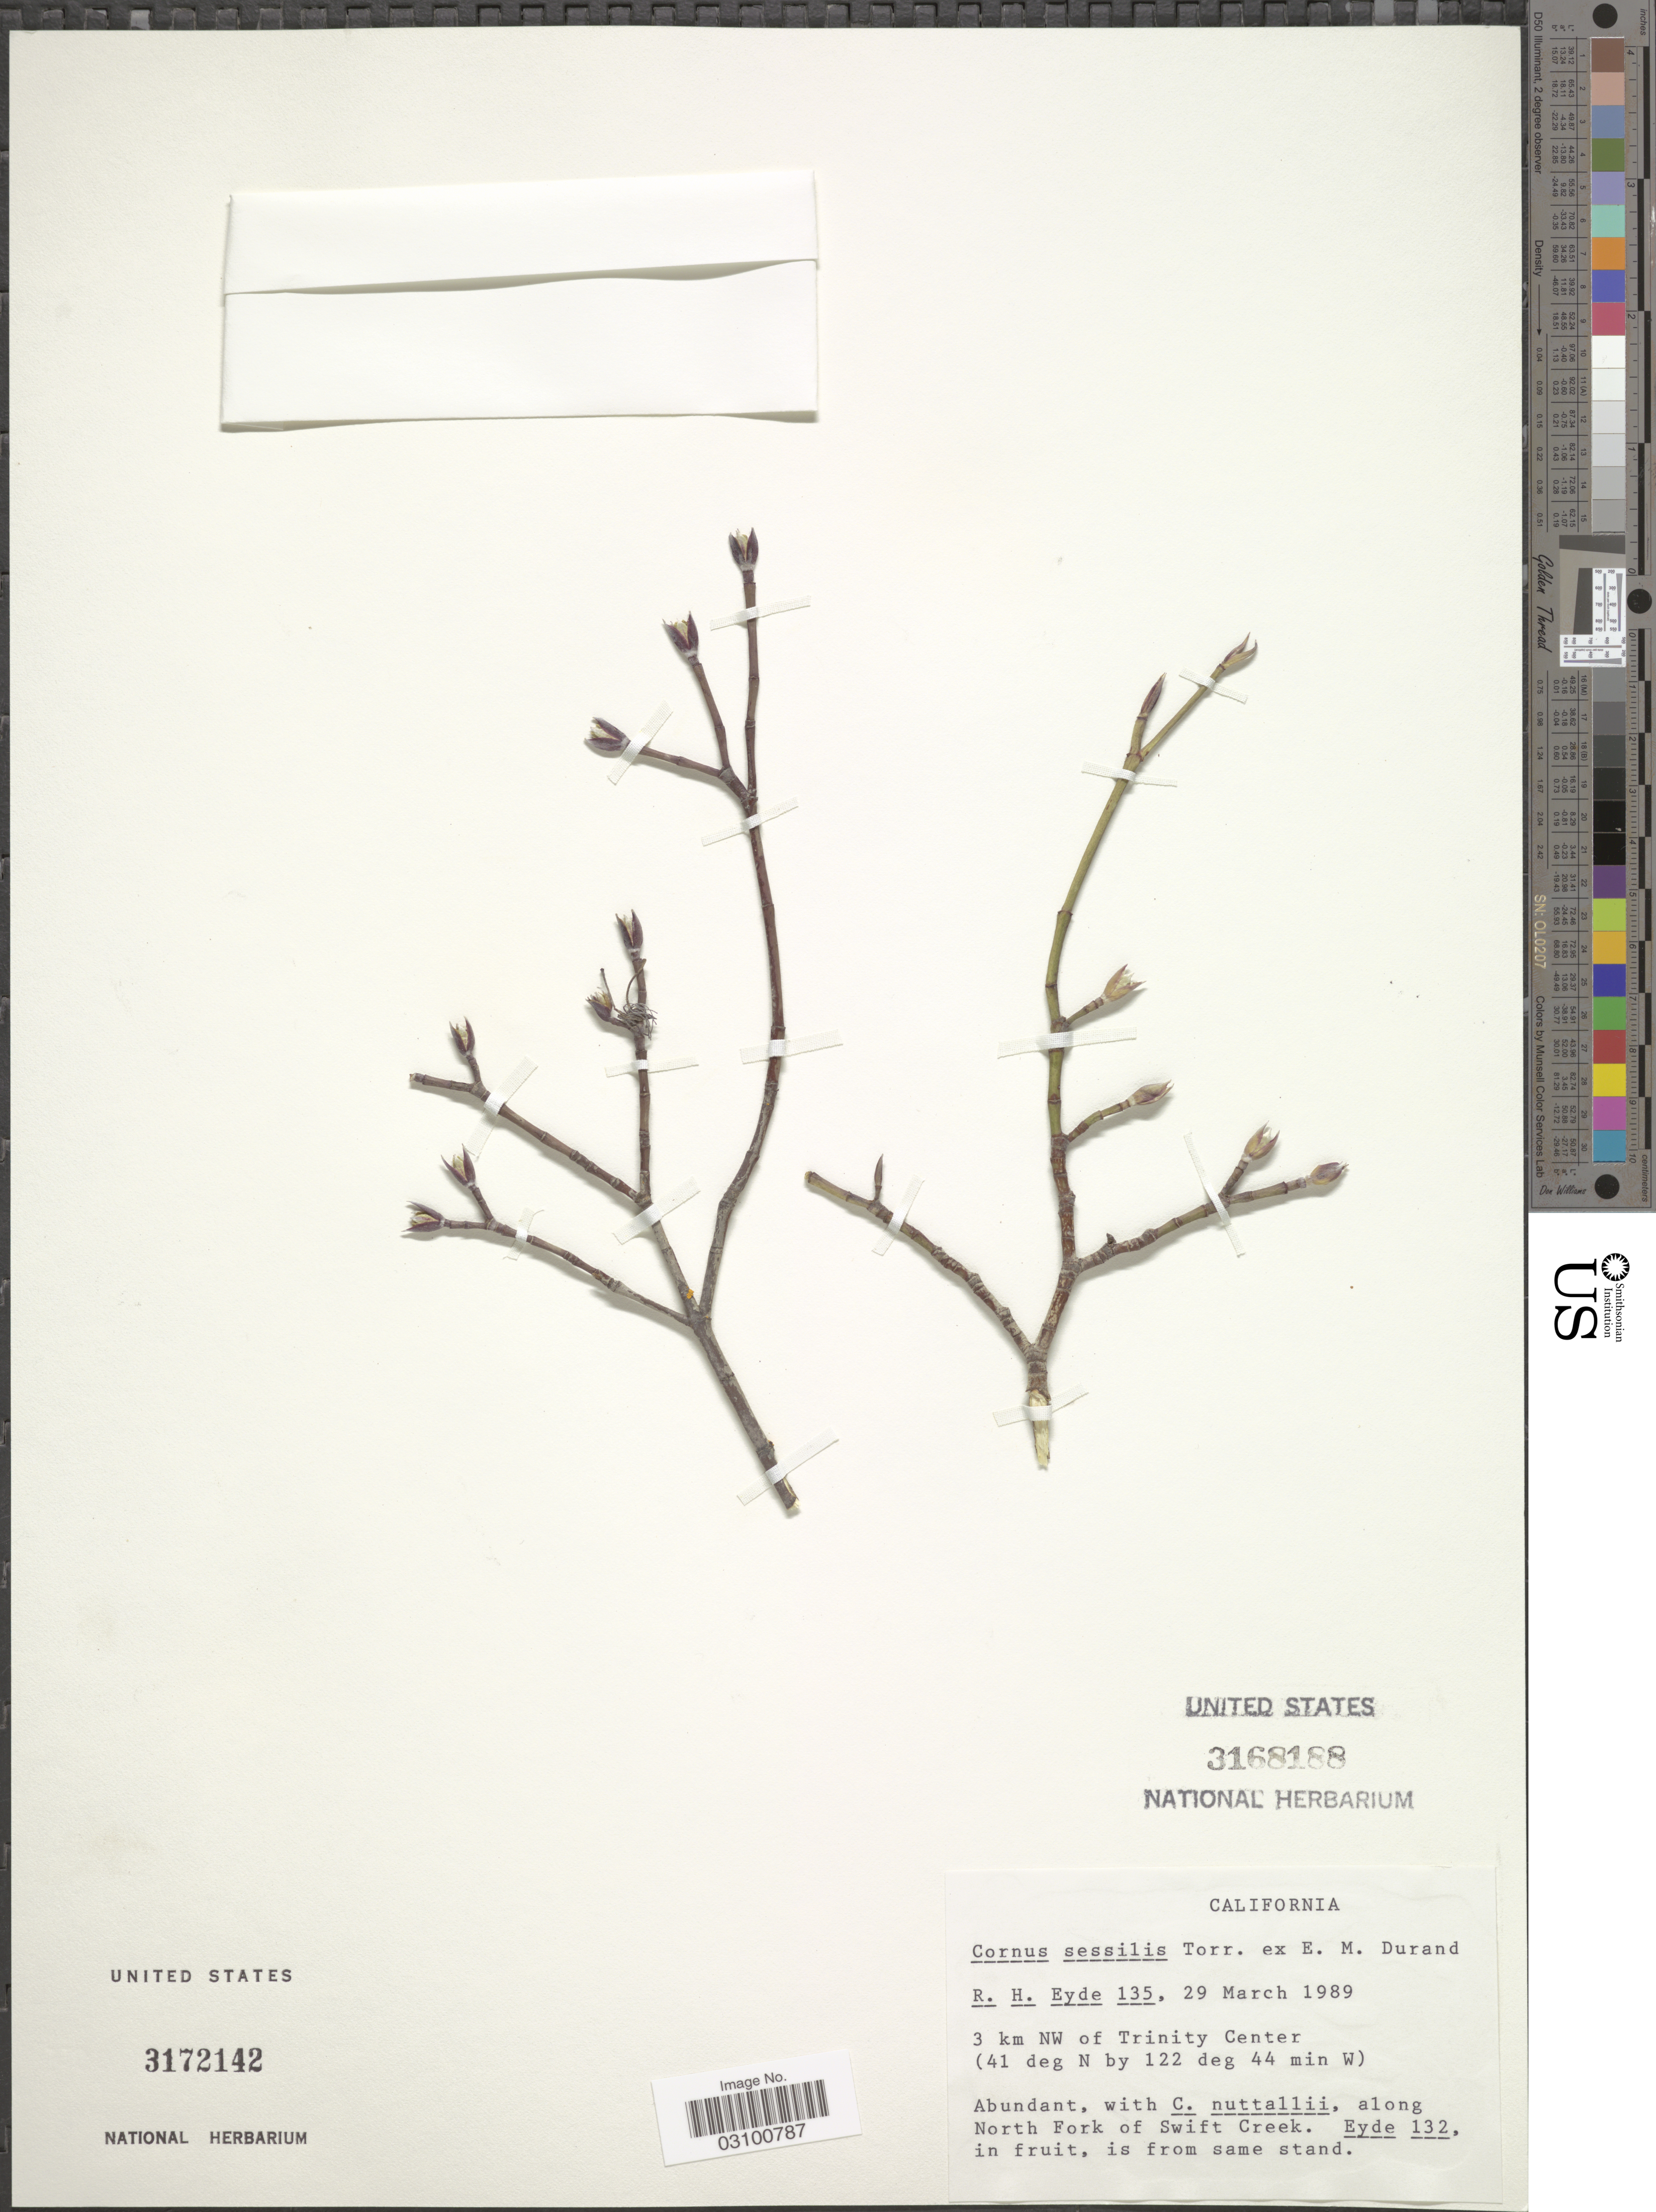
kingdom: Plantae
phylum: Tracheophyta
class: Magnoliopsida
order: Cornales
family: Cornaceae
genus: Cornus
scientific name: Cornus sessilis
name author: Torr. ex Durand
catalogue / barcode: US 3172142-2